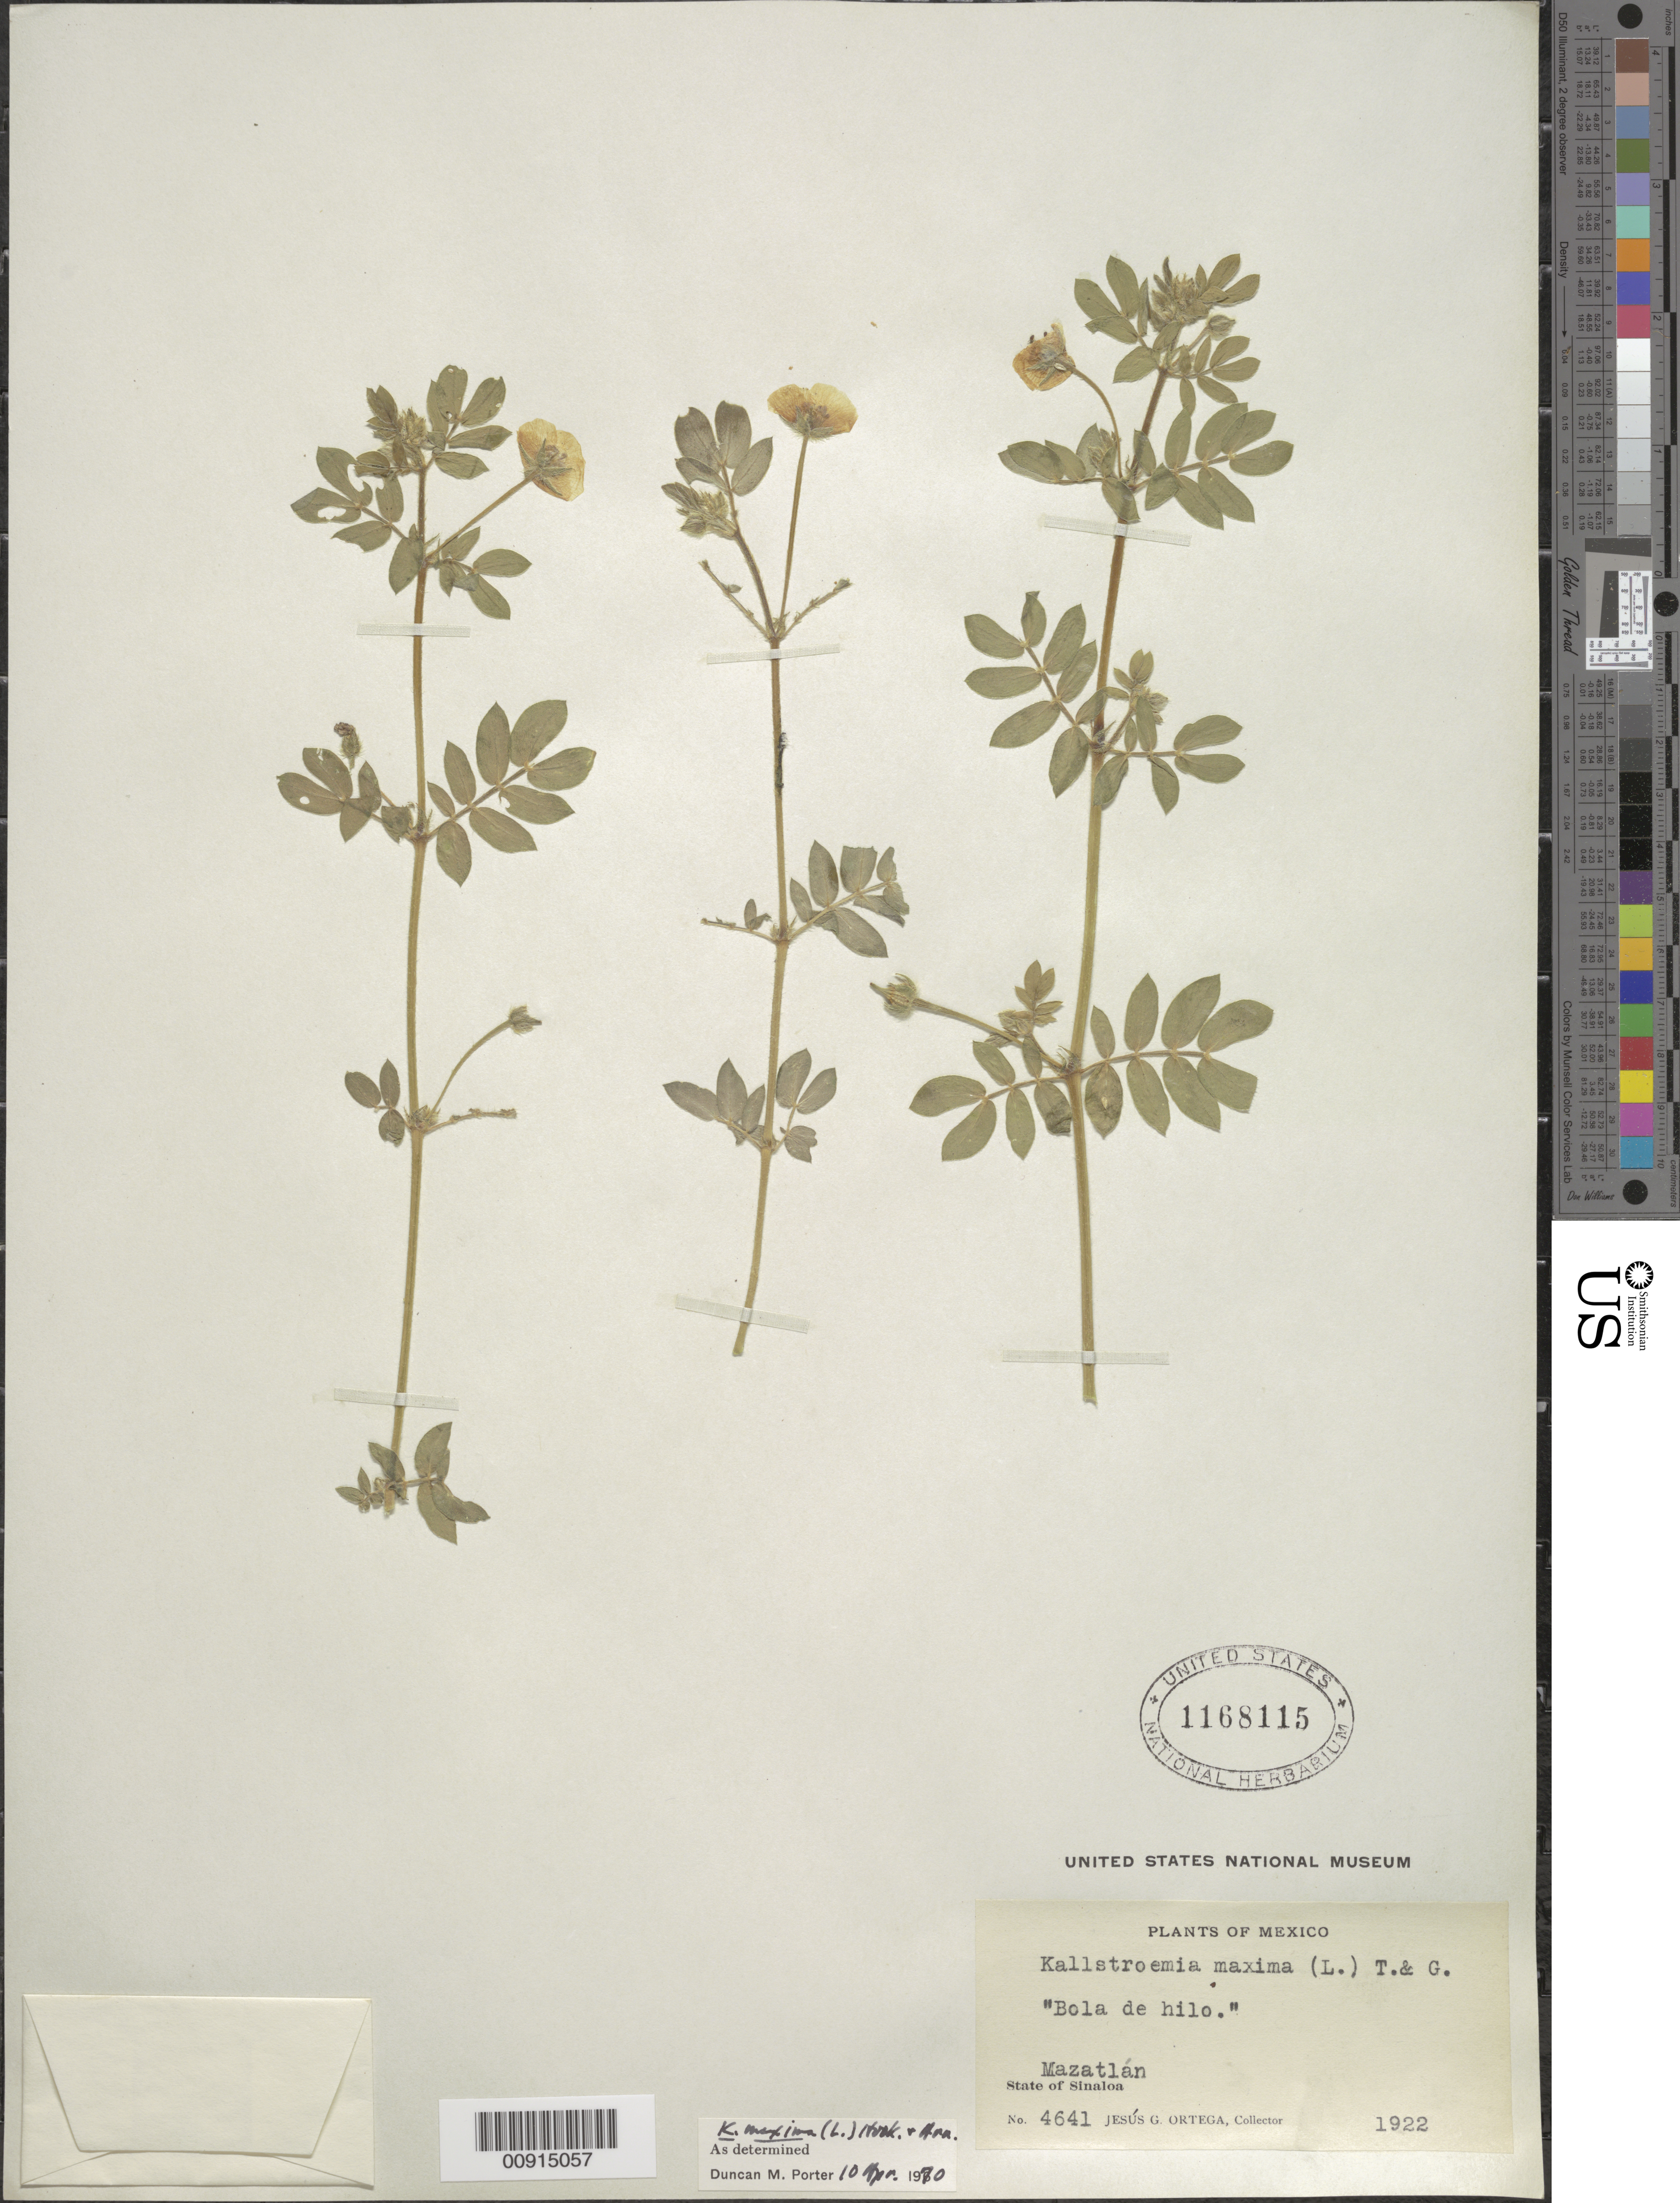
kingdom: Plantae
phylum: Tracheophyta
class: Magnoliopsida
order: Zygophyllales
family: Zygophyllaceae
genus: Kallstroemia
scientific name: Kallstroemia maxima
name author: (L.) Hook. & Arn.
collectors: J. Ortega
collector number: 4641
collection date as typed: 1922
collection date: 1922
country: Mexico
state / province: Sinaloa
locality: Mazatlán, State of Sinaloa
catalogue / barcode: US 1168115